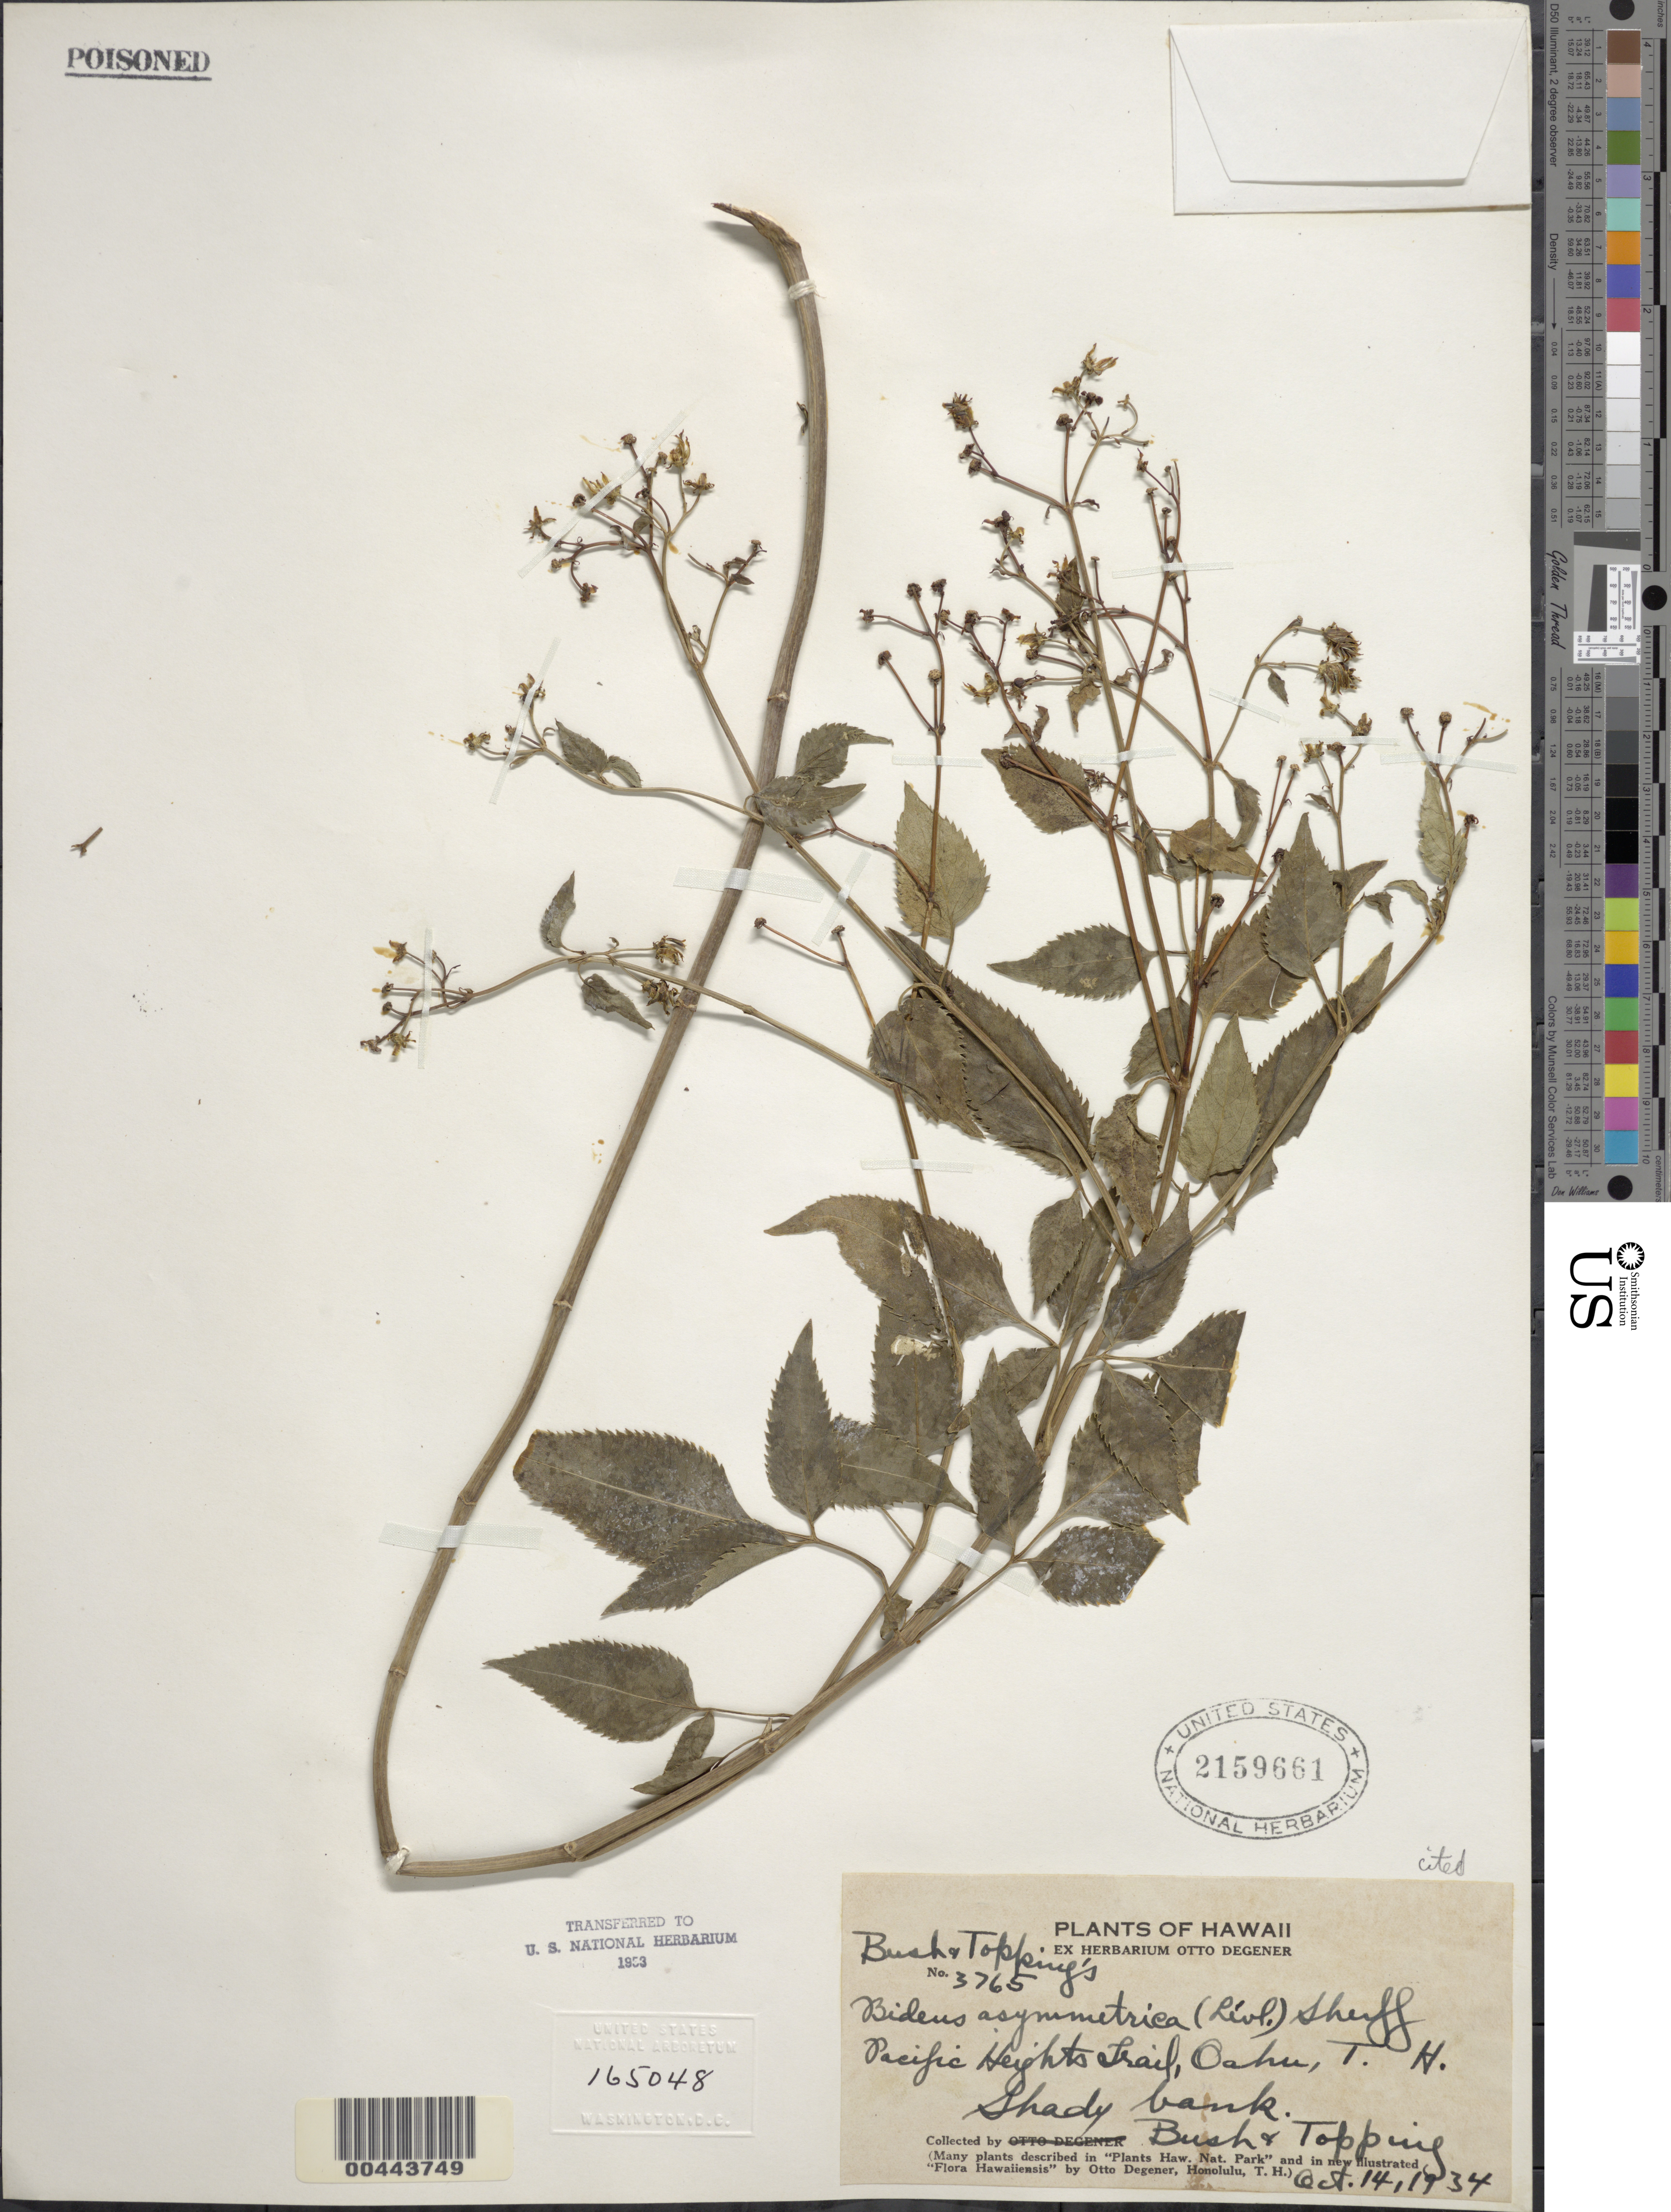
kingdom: Plantae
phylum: Tracheophyta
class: Magnoliopsida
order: Asterales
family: Asteraceae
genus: Bidens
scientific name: Bidens asymmetrica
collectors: W. Bush & D. L. Topping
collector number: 3765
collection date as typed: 14 Oct 1934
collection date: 1934-10-14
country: United States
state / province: Hawaii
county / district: Honolulu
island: Oahu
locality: Pacific Heights Trail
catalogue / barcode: US 2159661